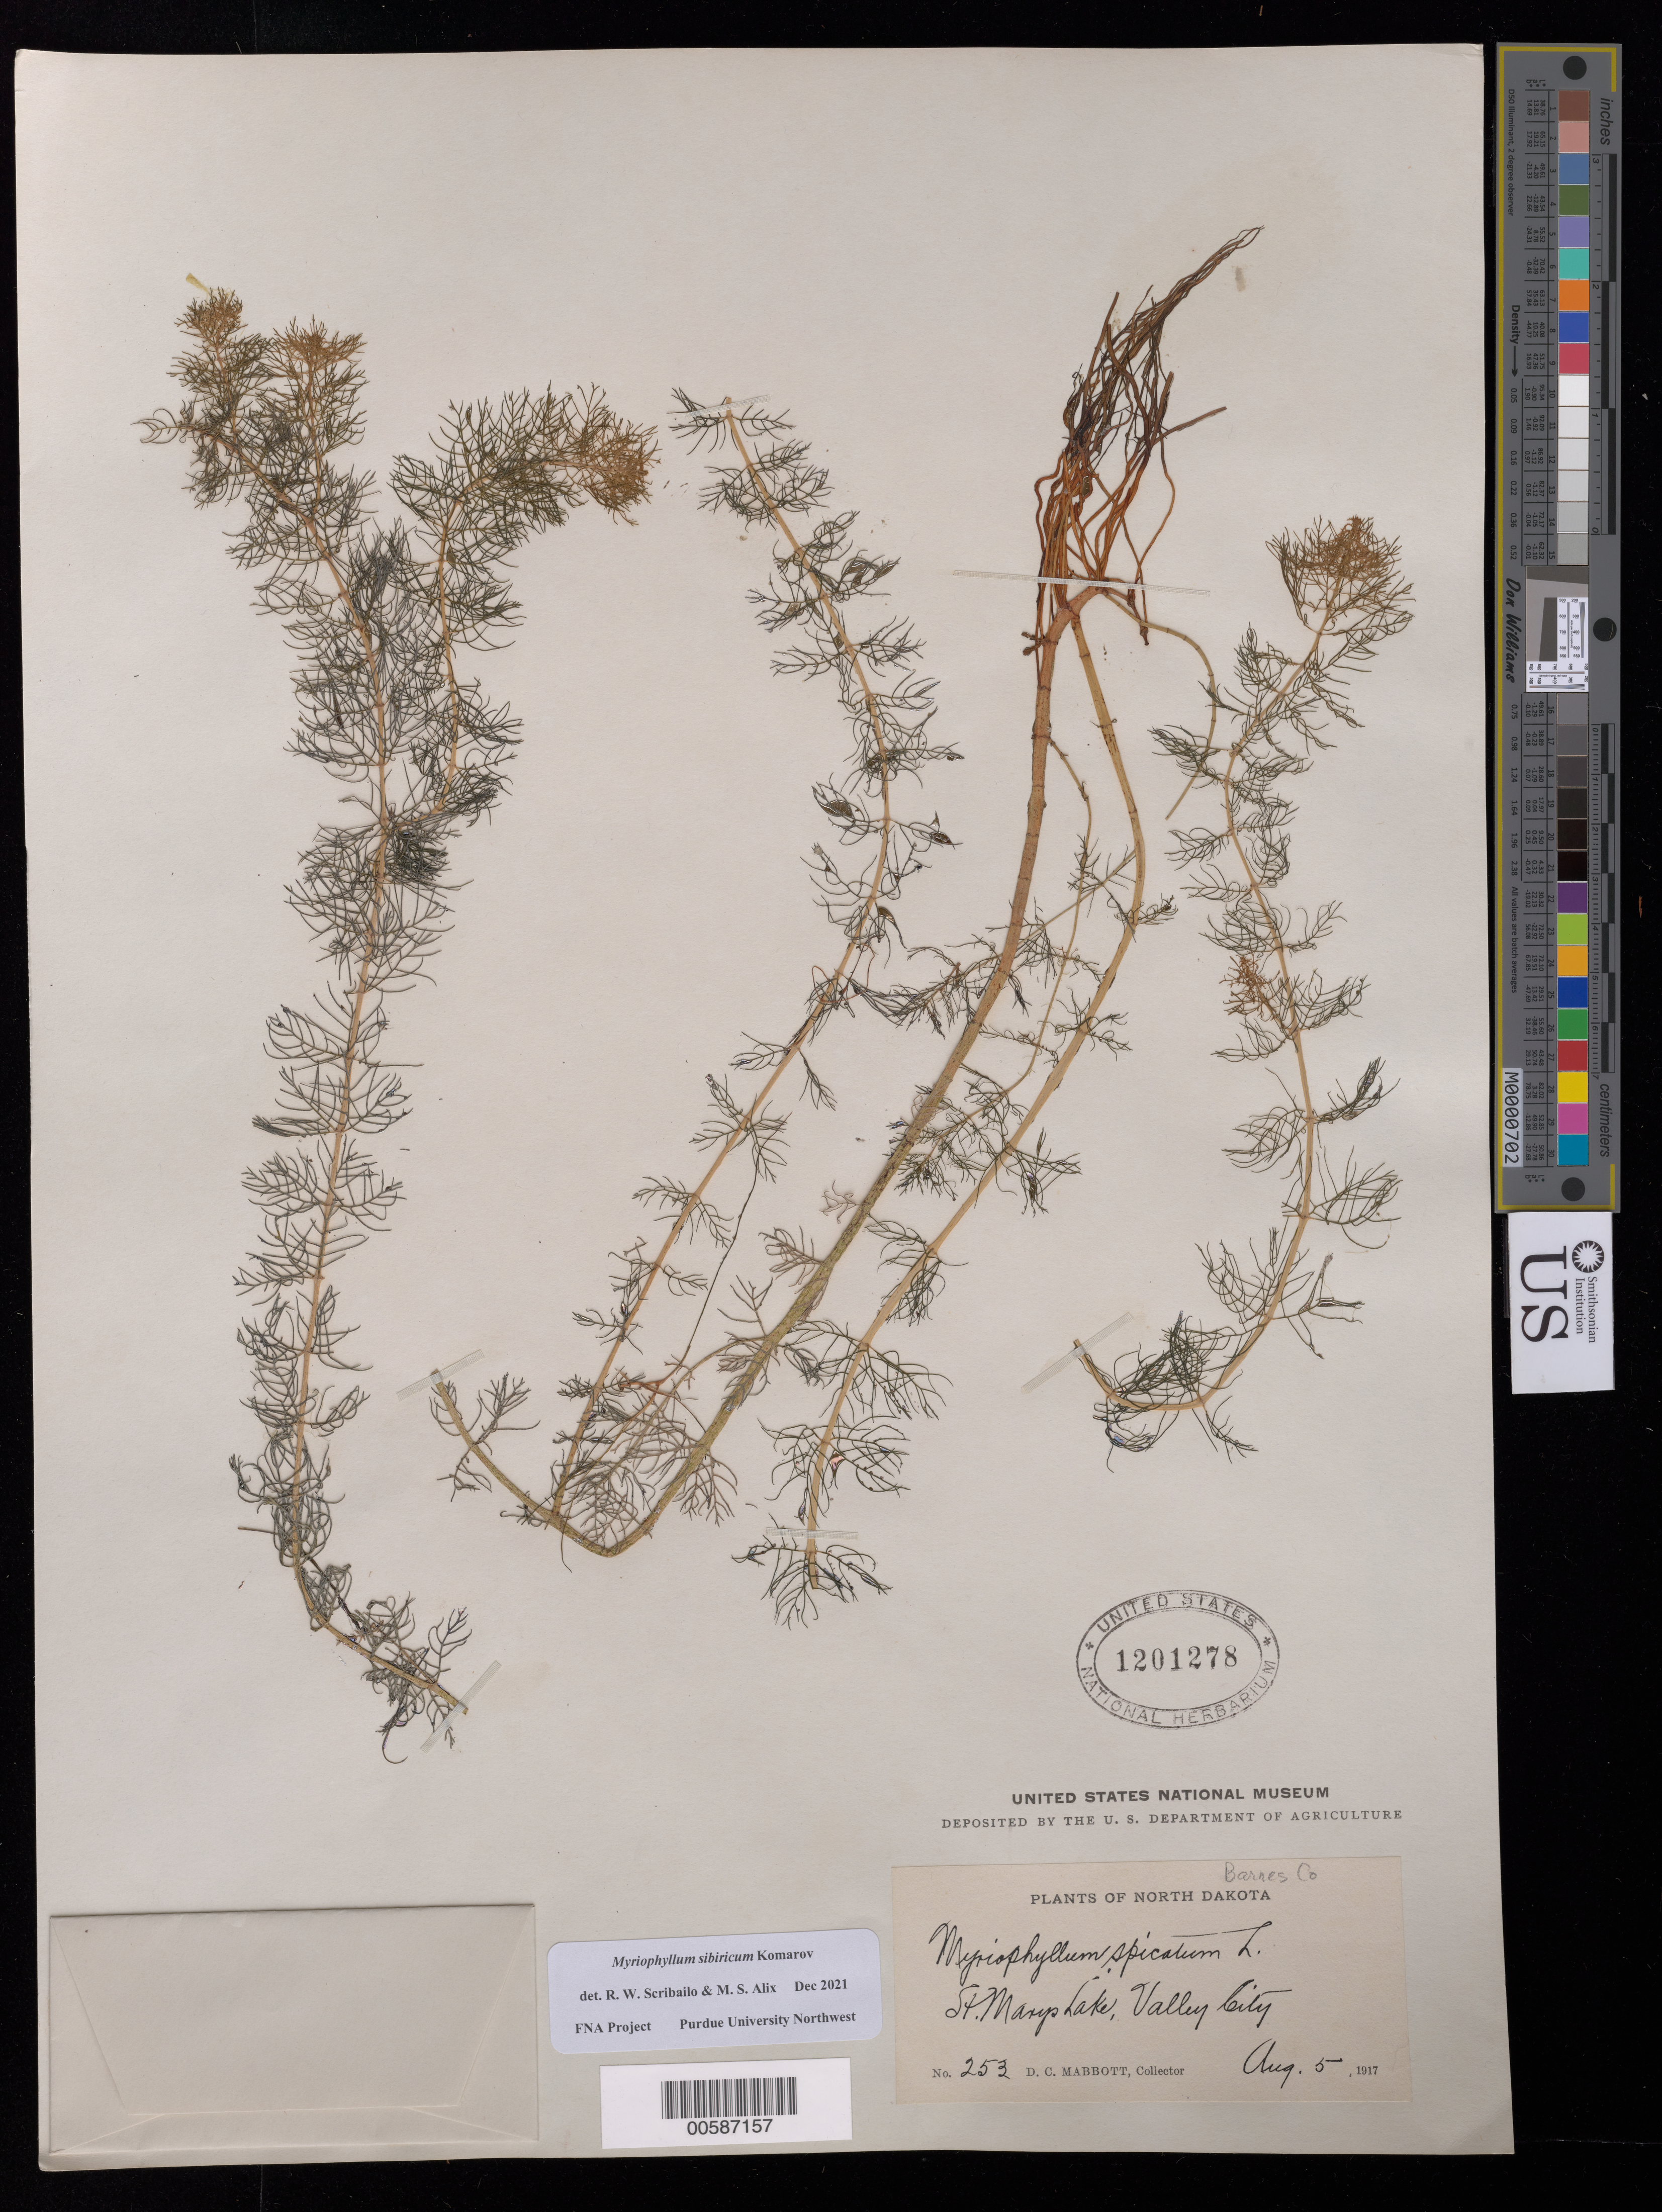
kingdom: Plantae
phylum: Tracheophyta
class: Magnoliopsida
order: Saxifragales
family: Haloragaceae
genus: Myriophyllum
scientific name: Myriophyllum sibiricum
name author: Kom.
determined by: Scribailo, R. W.; Alix, M. S.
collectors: D. Mabbott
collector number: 253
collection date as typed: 05 Aug 1917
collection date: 1917-08-05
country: United States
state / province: North Dakota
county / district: Barnes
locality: St. Marys Lake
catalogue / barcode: US 1201278